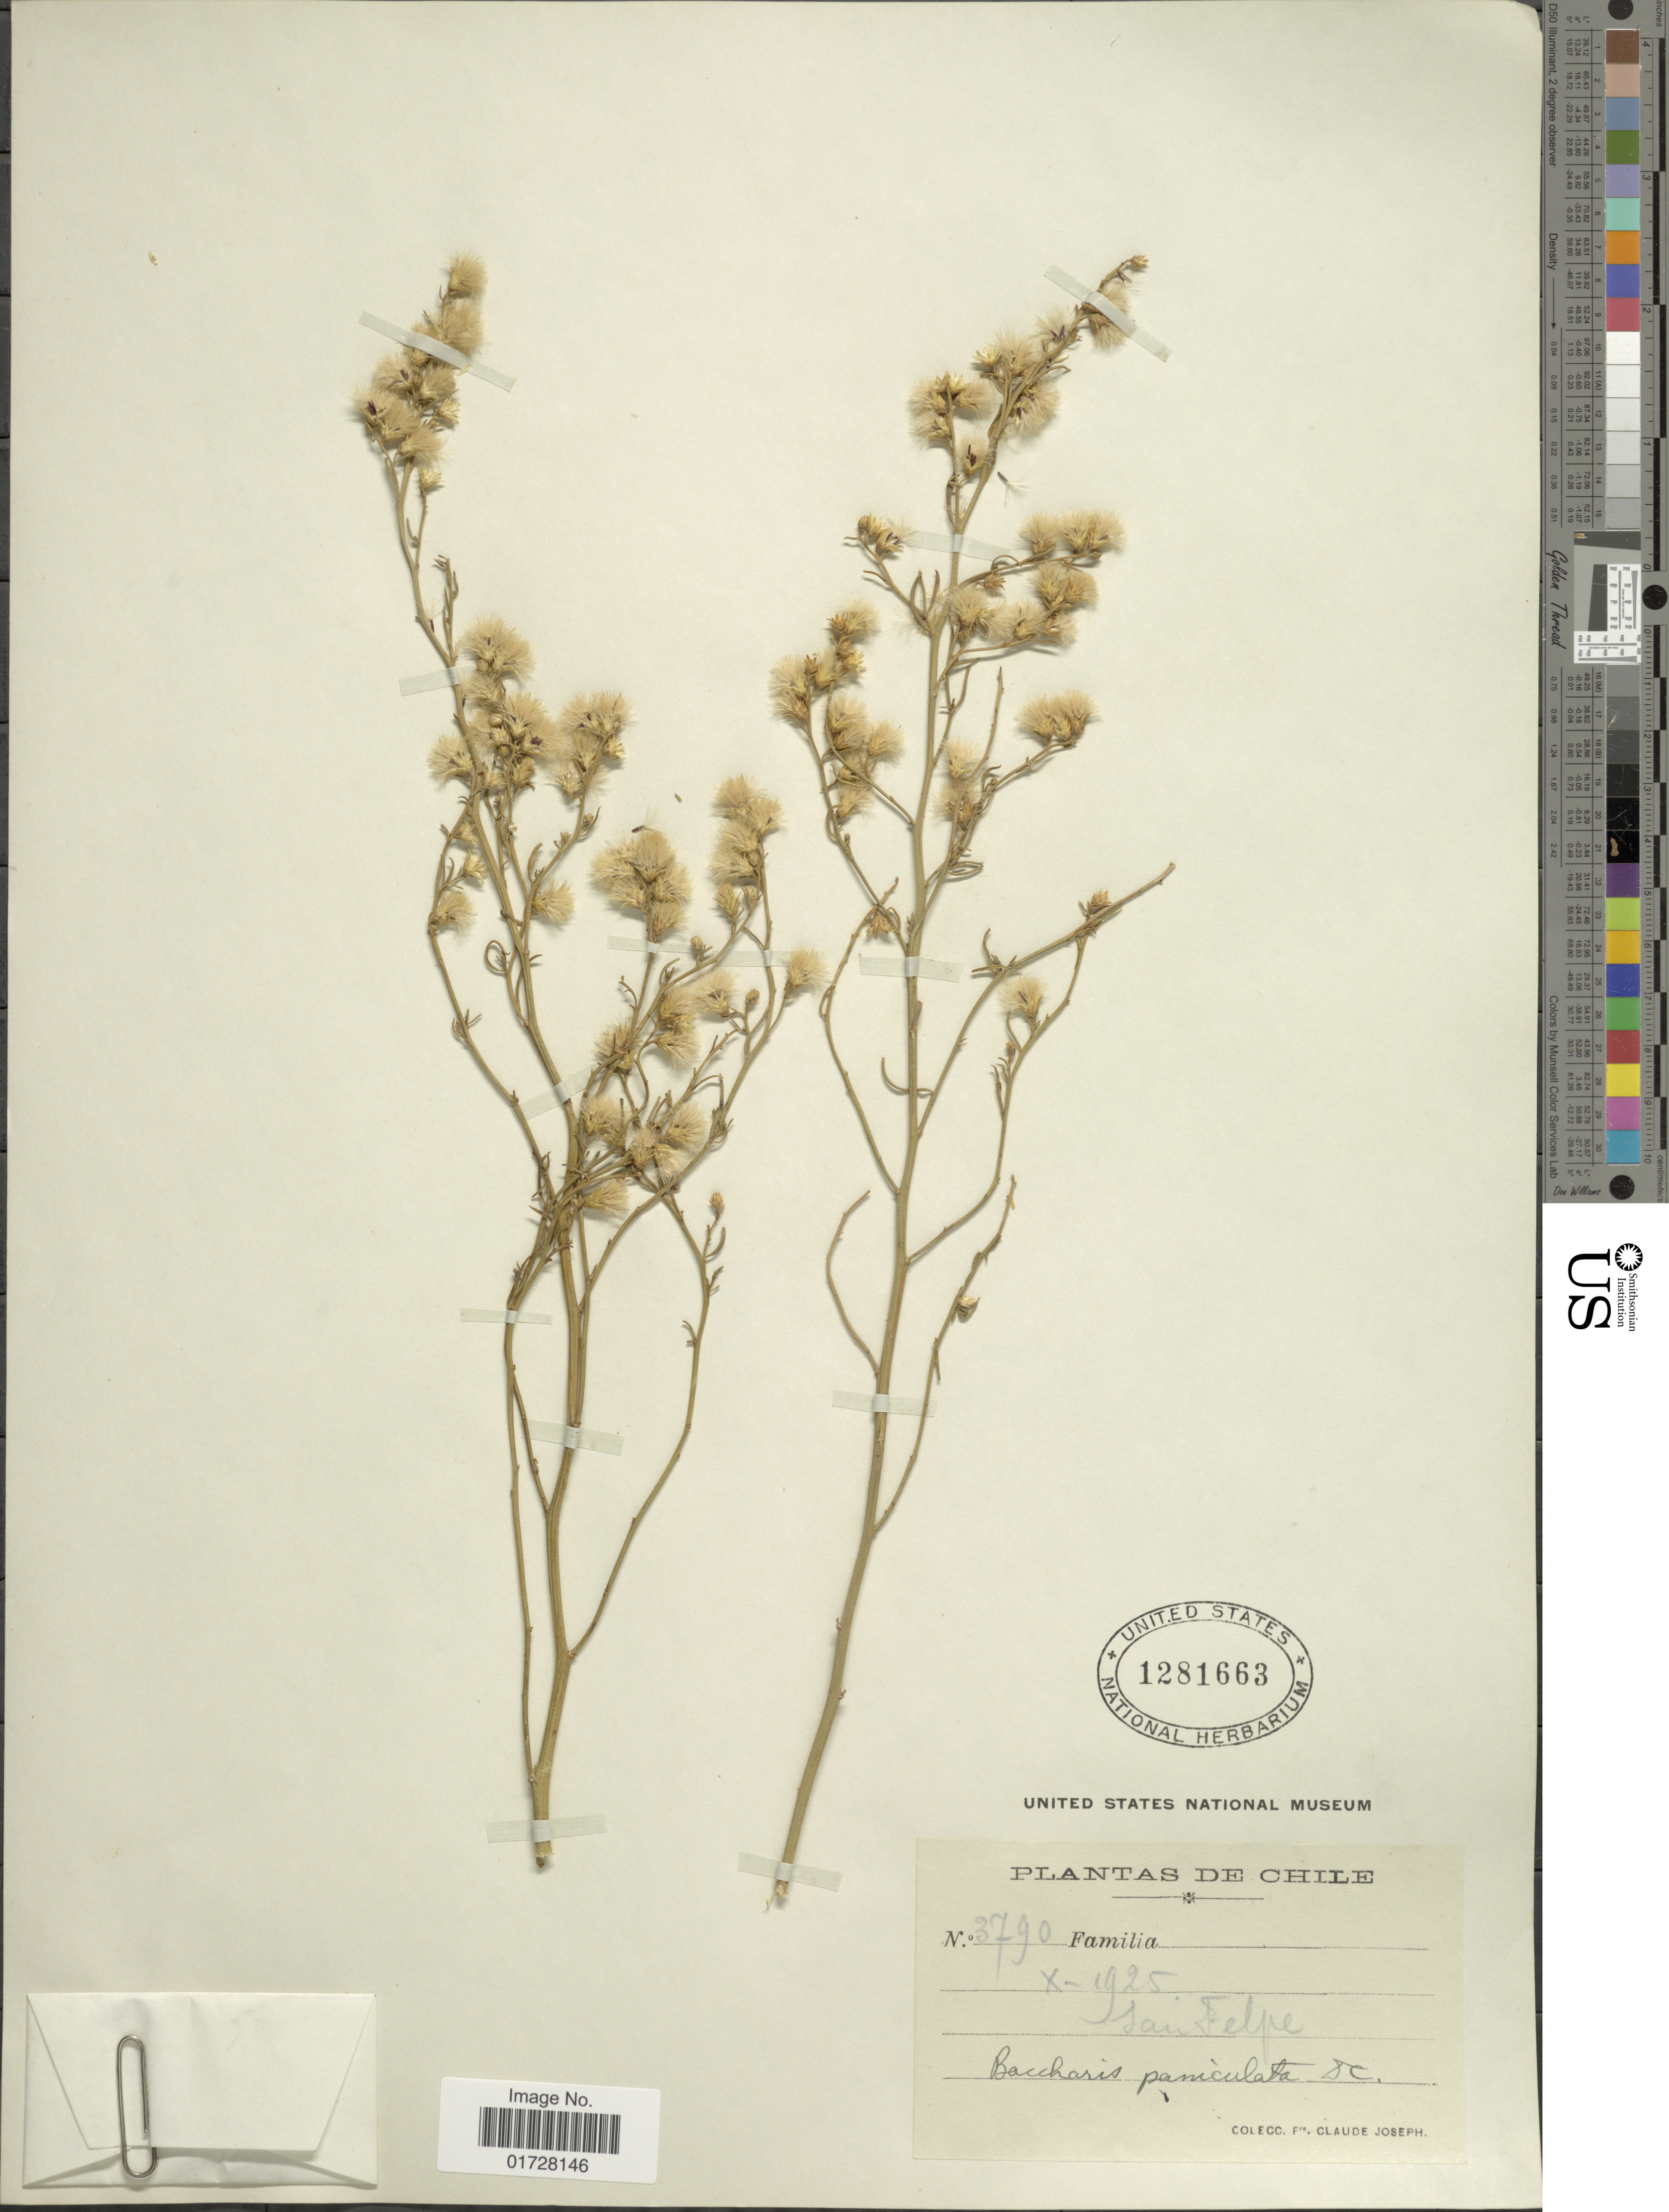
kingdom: Plantae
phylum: Tracheophyta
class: Magnoliopsida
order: Asterales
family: Asteraceae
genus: Baccharis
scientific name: Baccharis paniculata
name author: DC.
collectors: Bro. Claude-Joseph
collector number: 3790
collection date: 1925-10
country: Chile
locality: San Felipe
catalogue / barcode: US 1281663